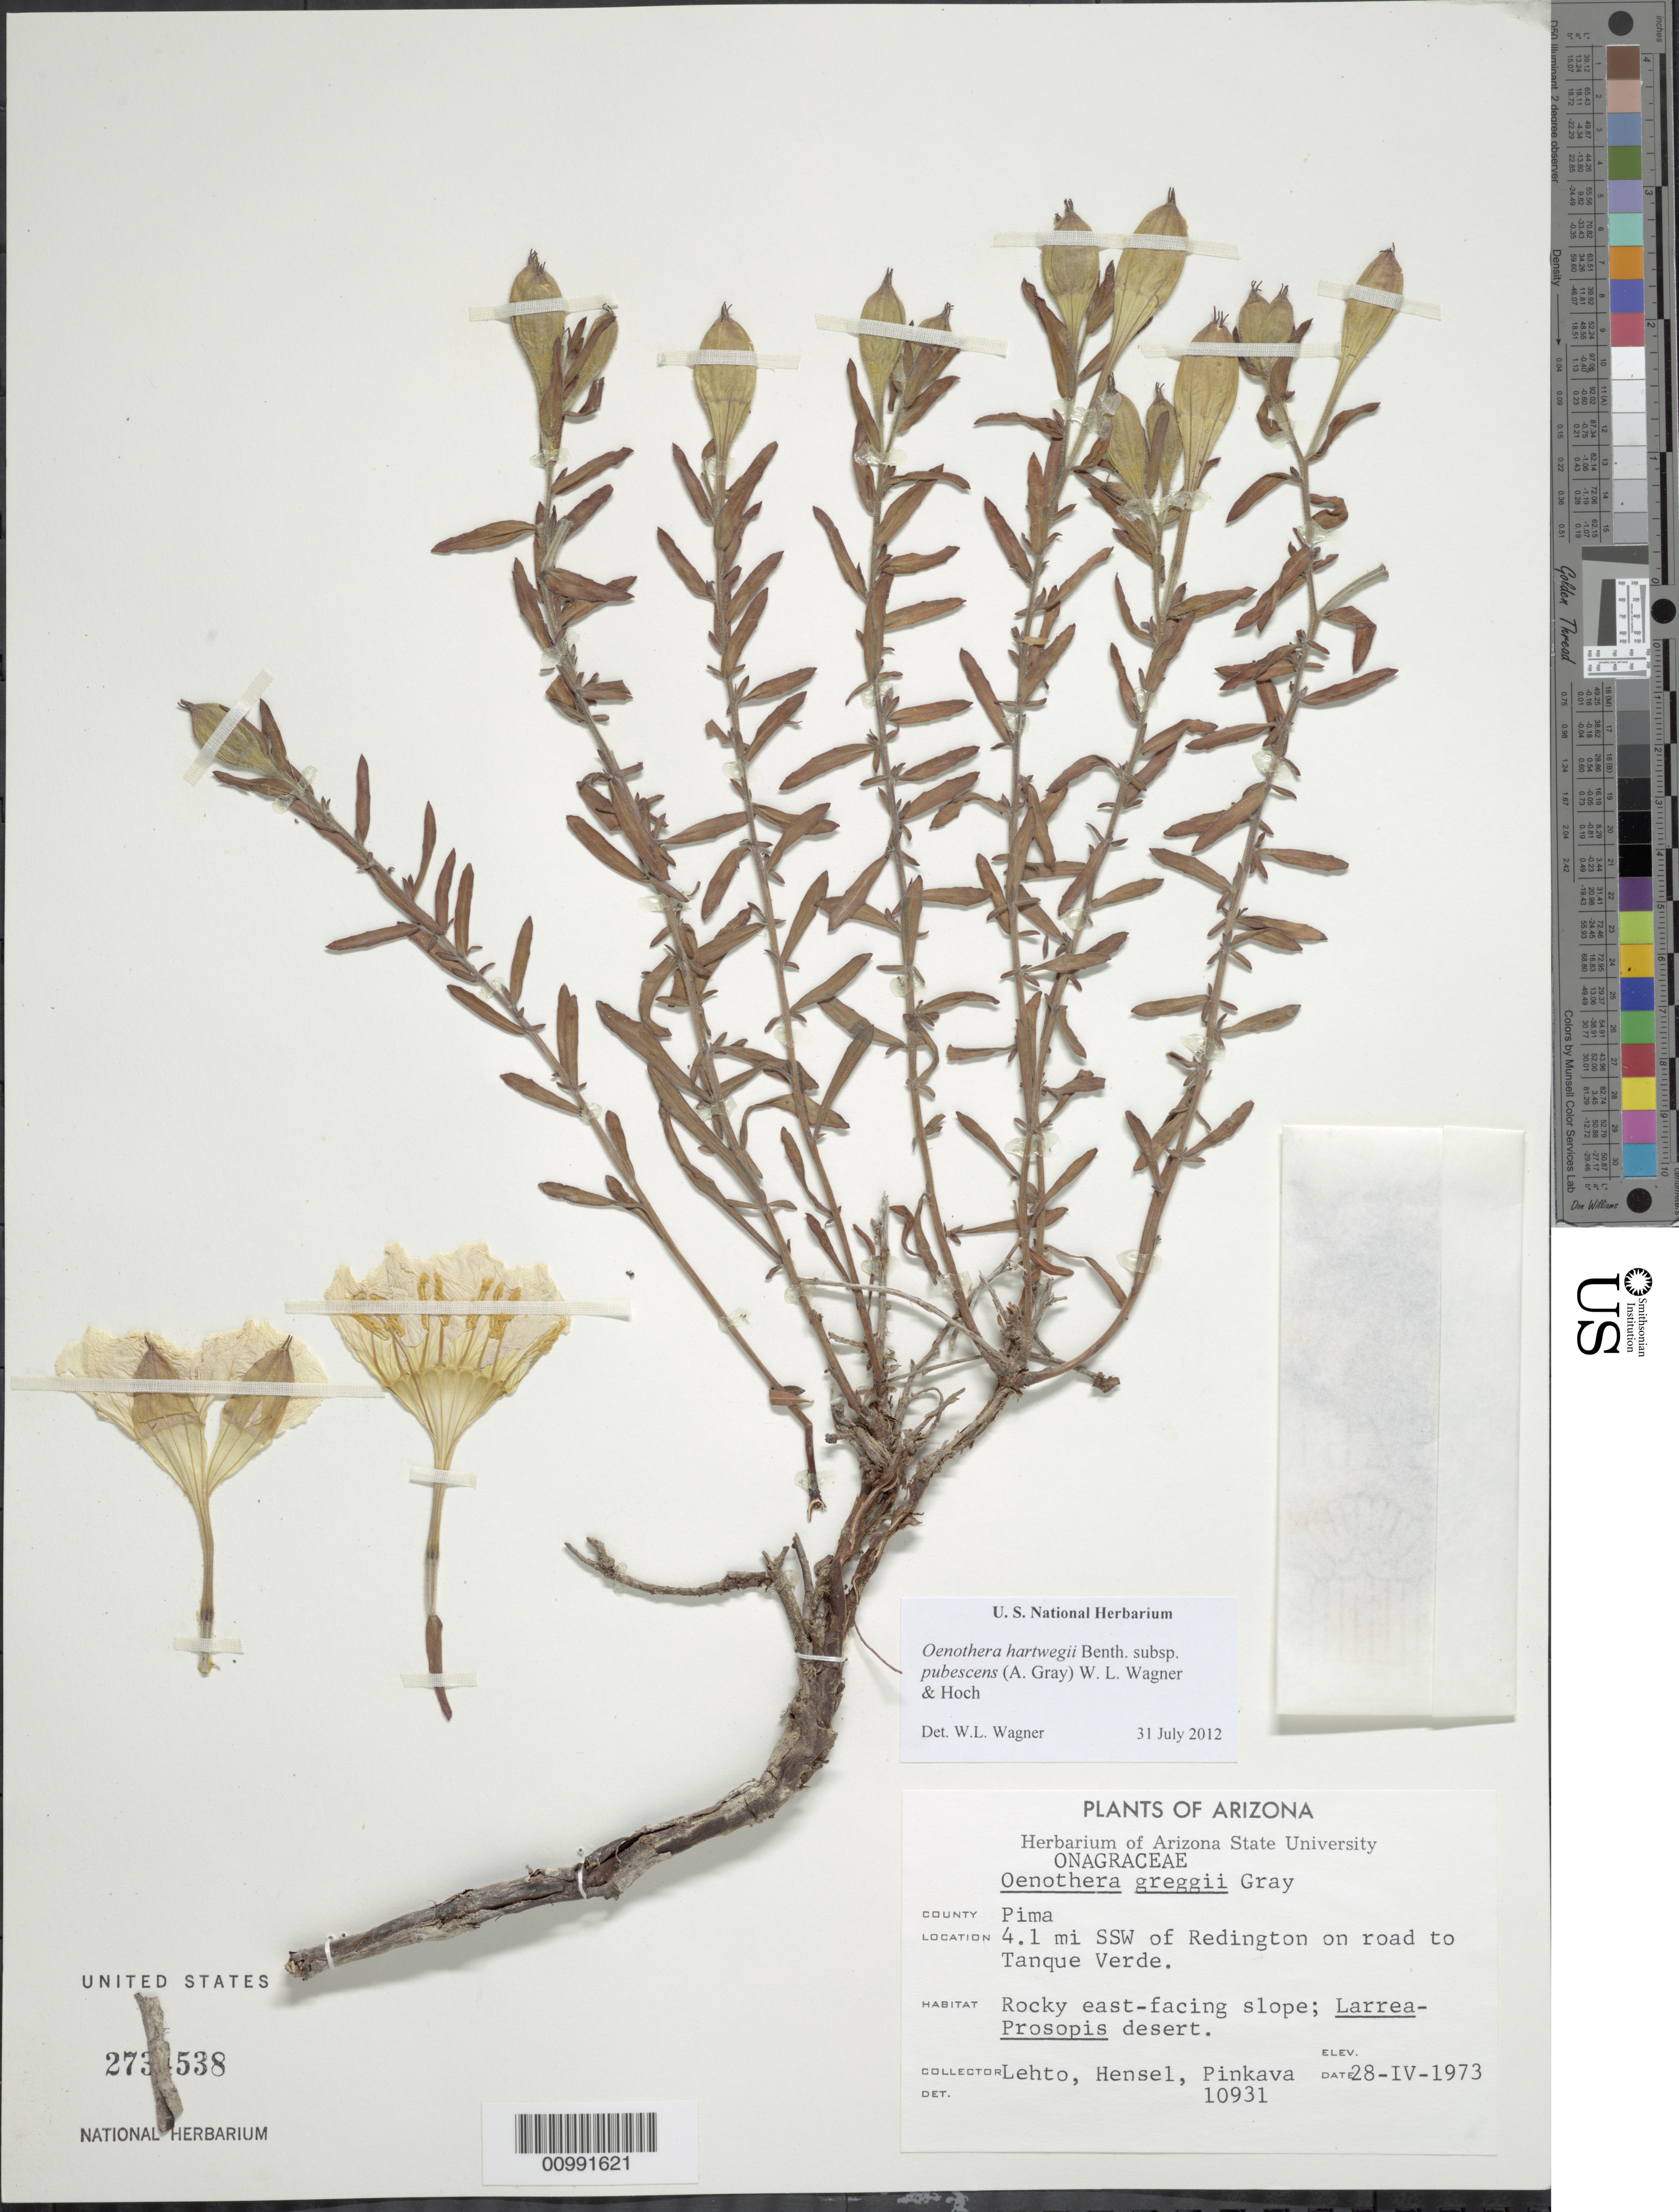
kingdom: Plantae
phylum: Tracheophyta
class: Magnoliopsida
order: Myrtales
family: Onagraceae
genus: Oenothera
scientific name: Oenothera hartwegii subsp. pubescens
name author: (A. Gray) W.L. Wagner & Hoch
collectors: E. Lehto & -. Hensel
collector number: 10931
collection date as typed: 28 Jun 1973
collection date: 1973-06-28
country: United States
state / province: Arizona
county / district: Pima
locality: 4.1 miles SW of Redington on road to Tanque Verde. Rocky east-facing slope.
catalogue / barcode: US 2734538